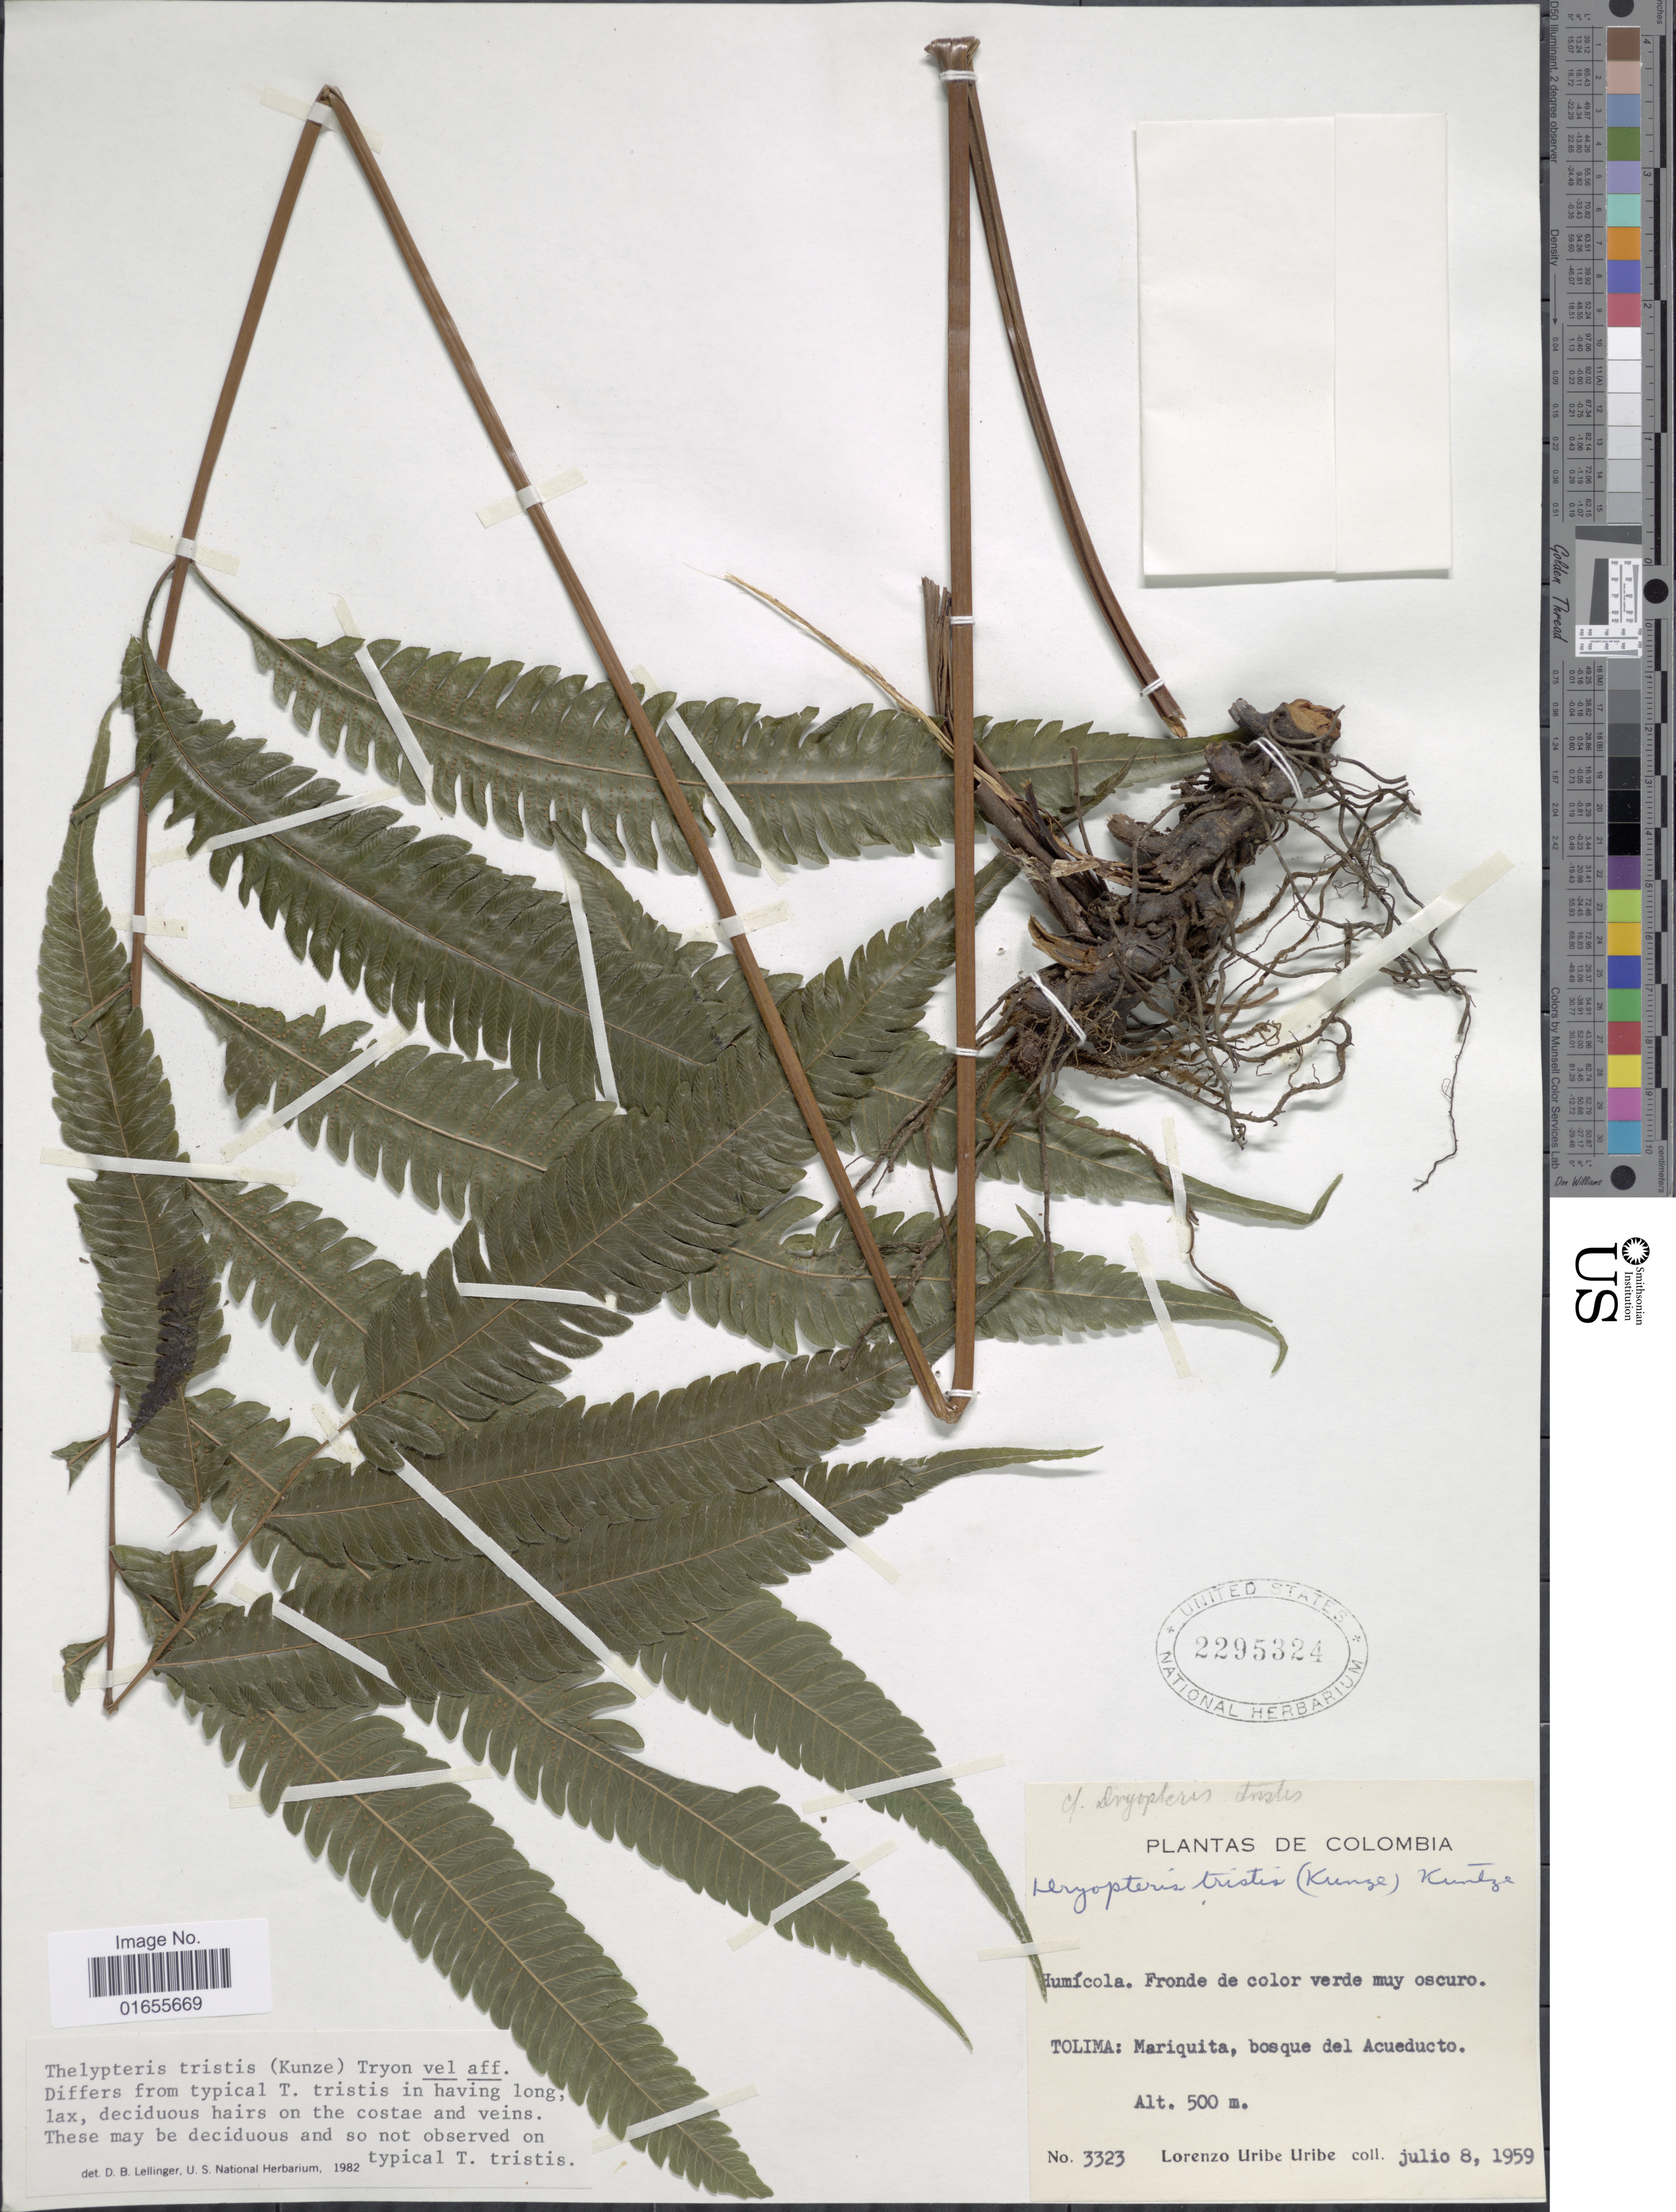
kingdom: Plantae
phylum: Tracheophyta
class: Polypodiopsida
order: Polypodiales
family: Thelypteridaceae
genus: Goniopteris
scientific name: Goniopteris tristis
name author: (Kuntze) Brade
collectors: L. Uribe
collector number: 3323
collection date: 1959-07-08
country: Colombia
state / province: Tolima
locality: Mariquita, bosque del Acueducto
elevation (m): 500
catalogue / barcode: US 2295324